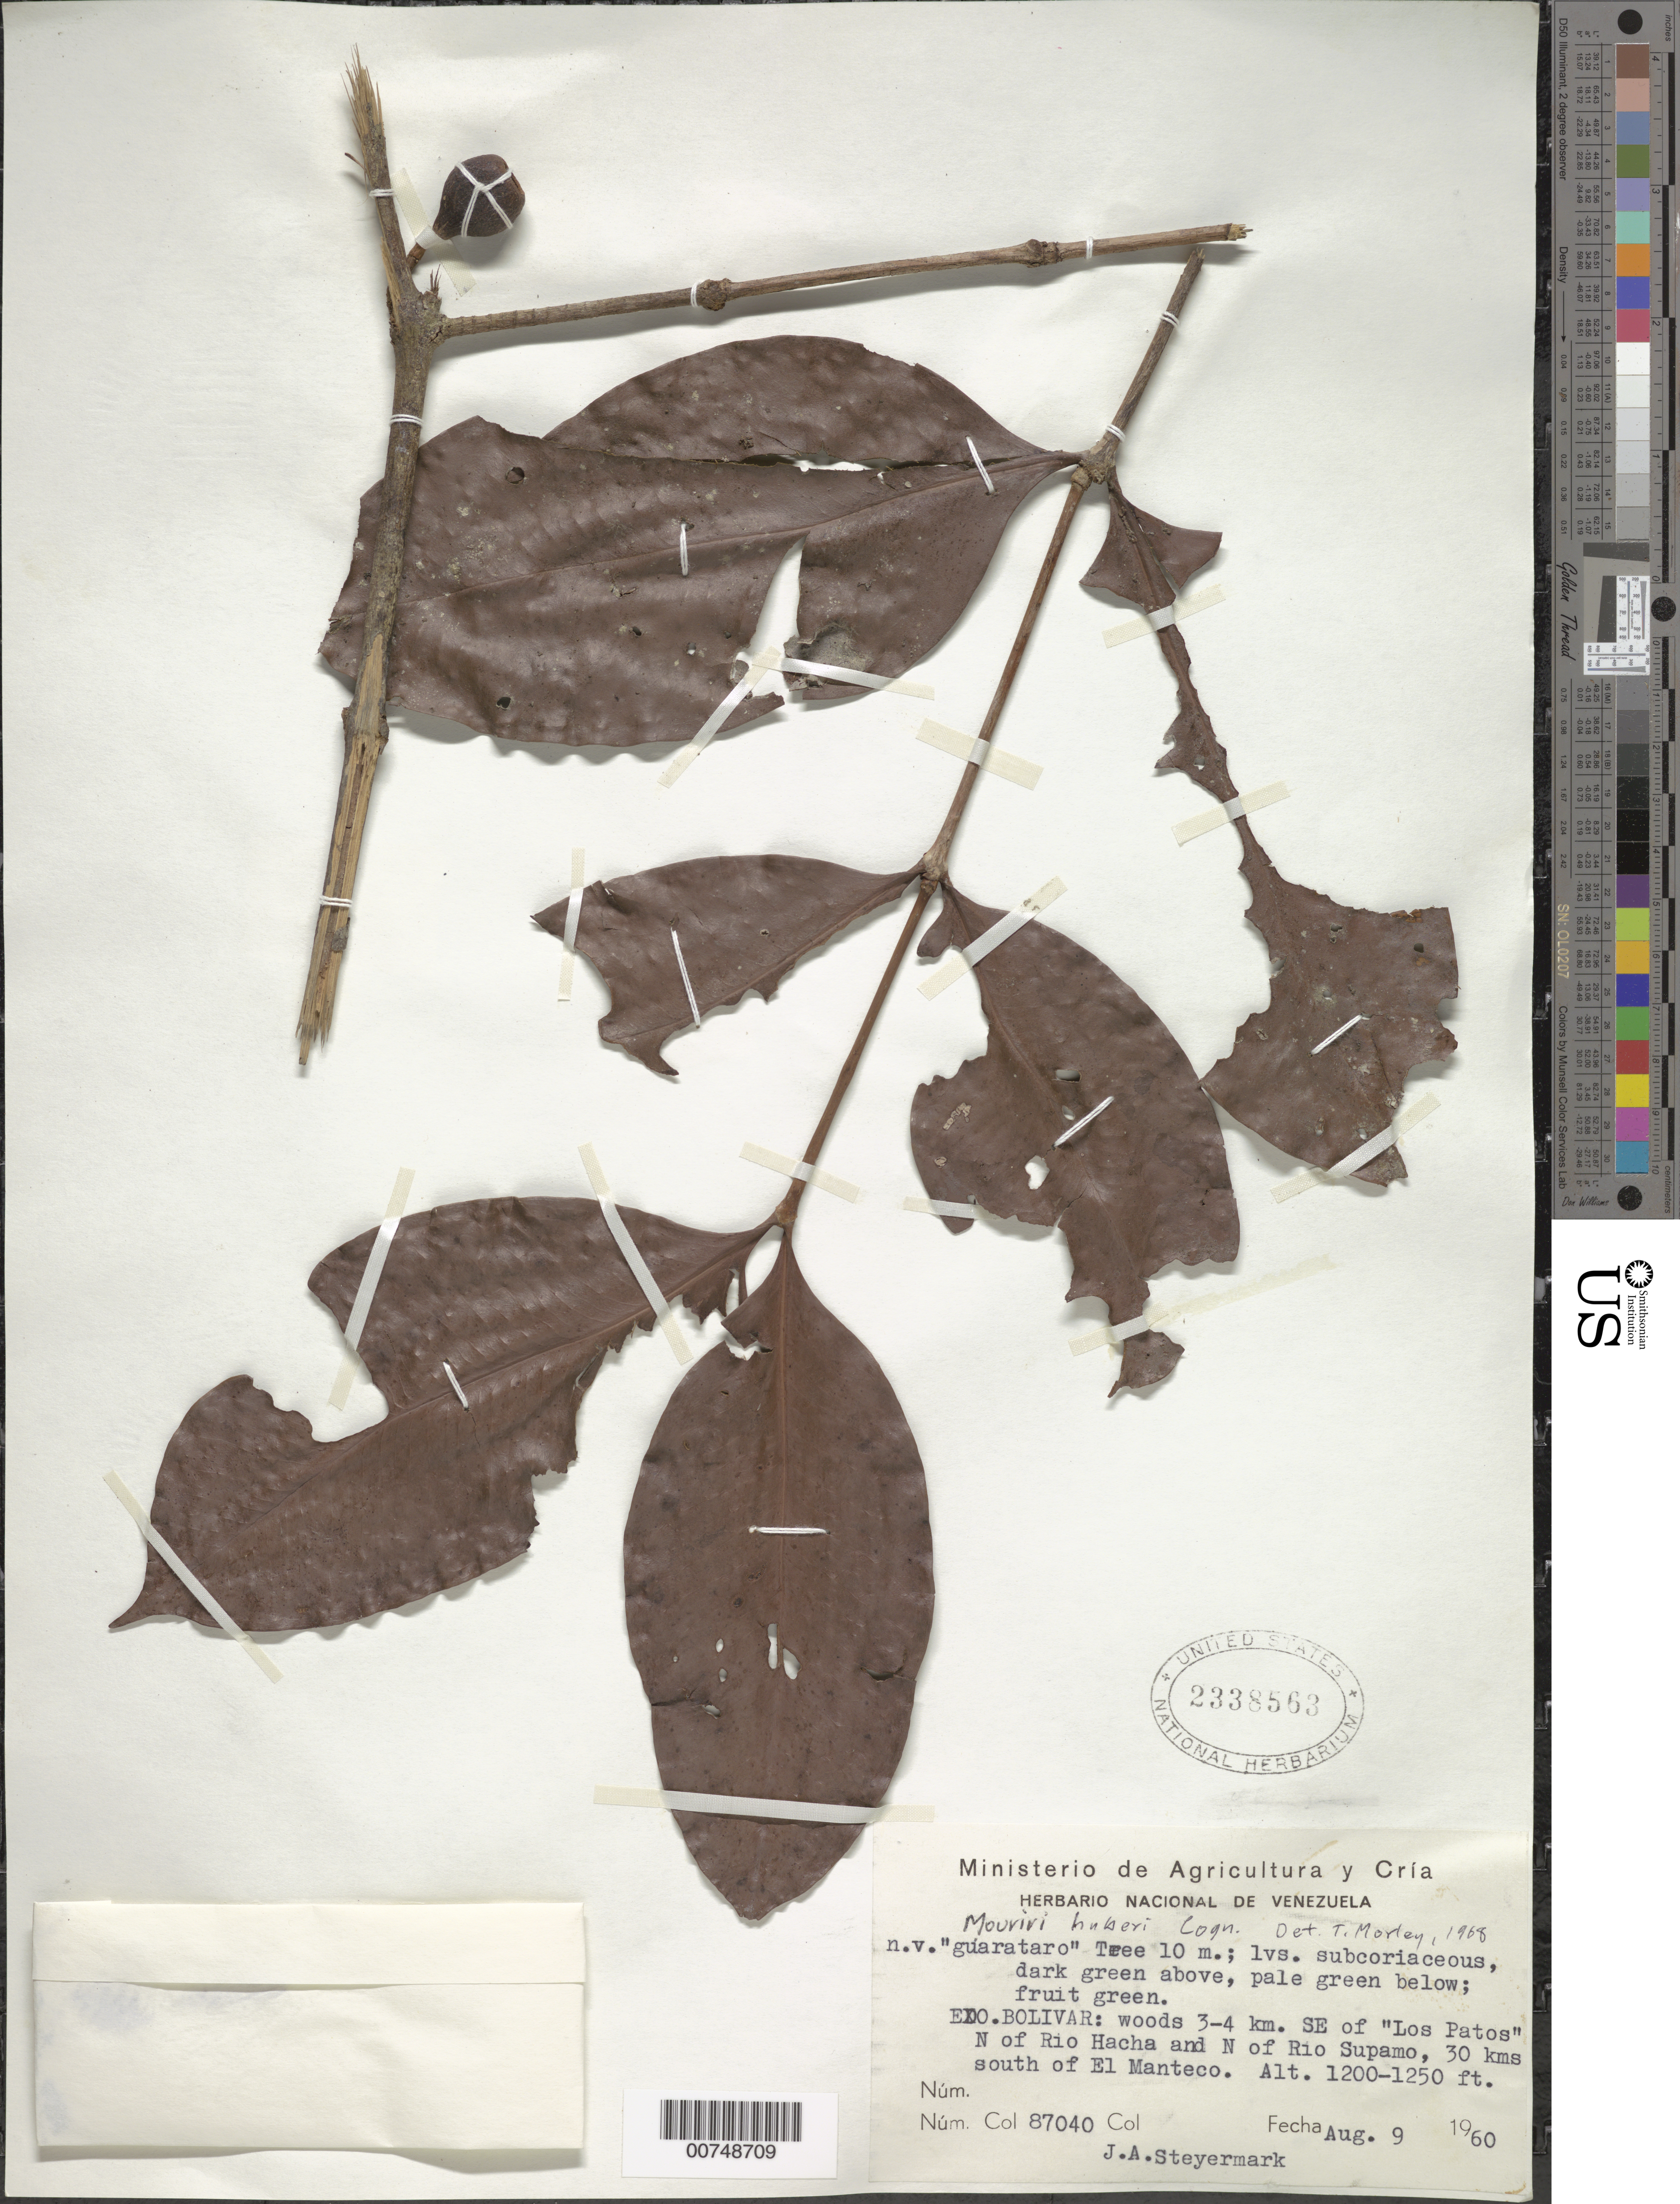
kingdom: Plantae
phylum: Tracheophyta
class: Magnoliopsida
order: Myrtales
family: Melastomataceae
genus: Mouriri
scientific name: Mouriri huberi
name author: Cogn.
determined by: Morley, T.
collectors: J. Steyermark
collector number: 87040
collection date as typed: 9-Aug-60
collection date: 1960-08-09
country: Venezuela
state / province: Bolívar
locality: Los Patos, 3-4 km SE of, N of Río Hacha and N of Río Supamo, 30 km S of El Manteco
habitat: Woods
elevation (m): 366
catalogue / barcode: US 2338563